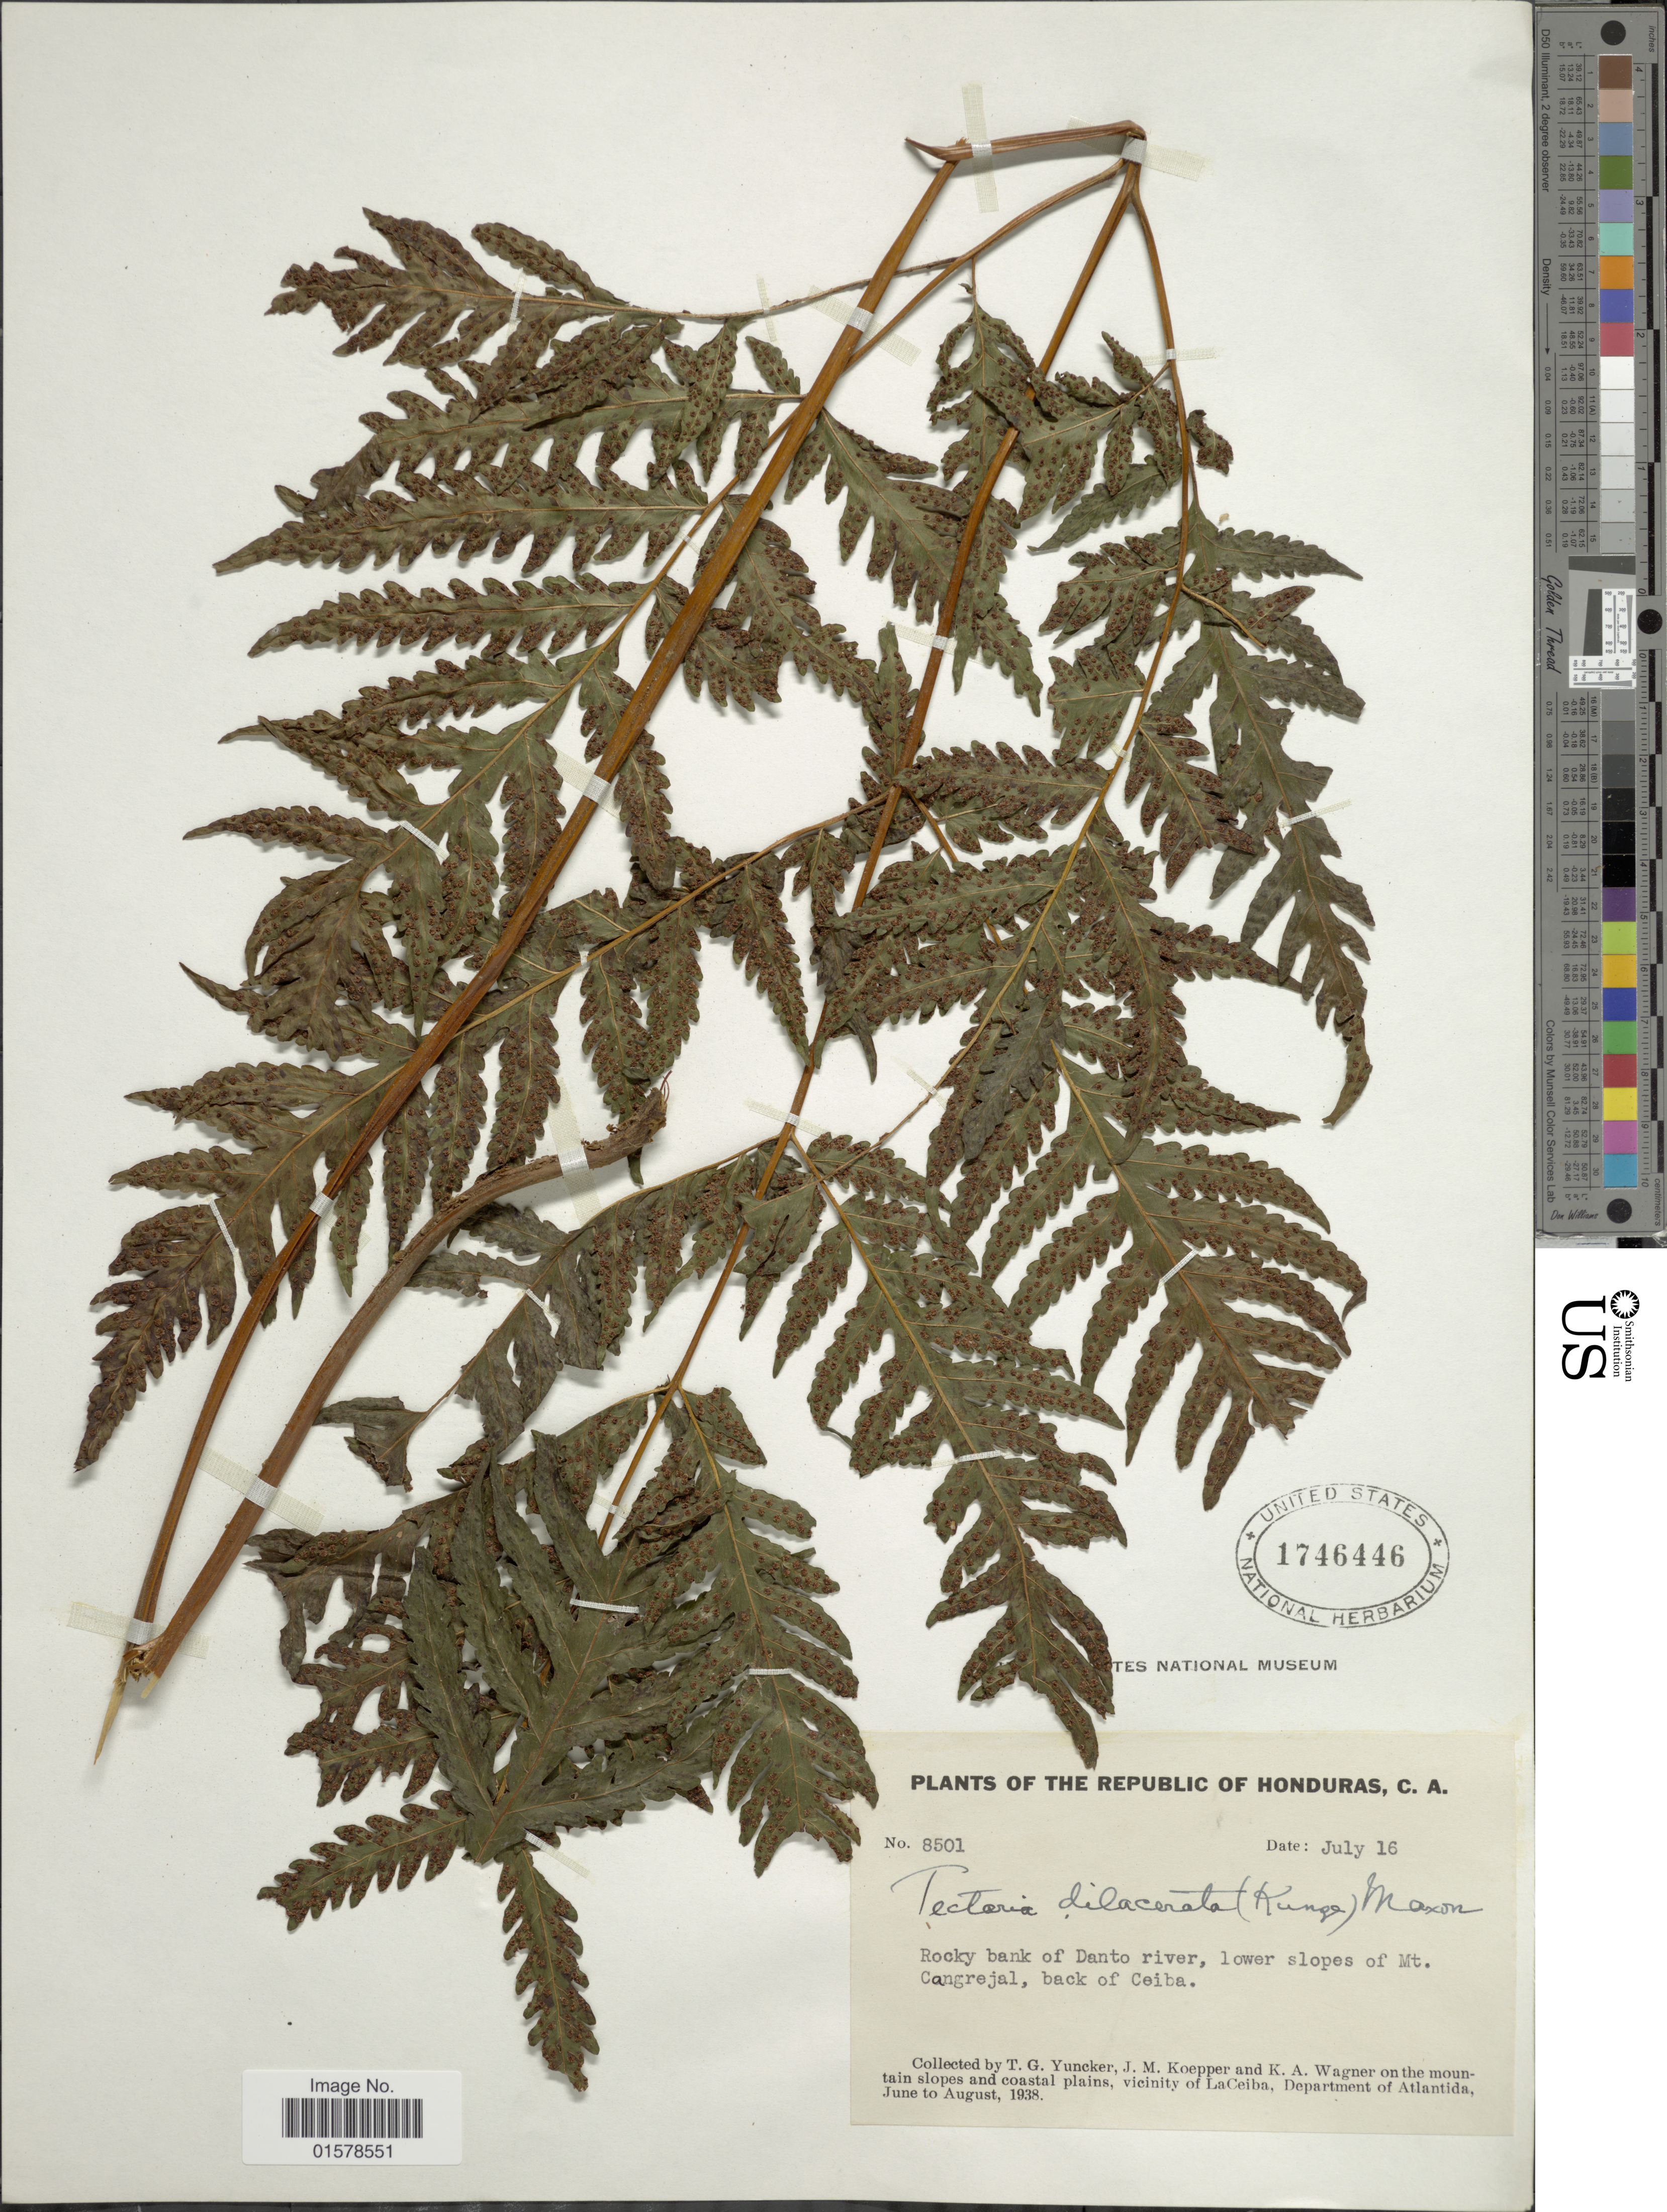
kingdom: Plantae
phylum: Tracheophyta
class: Polypodiopsida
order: Polypodiales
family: Tectariaceae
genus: Tectaria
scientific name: Tectaria mexicana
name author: (Fée) C.V. Morton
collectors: T. G. Yuncker, J. M. Koepper & K. A. Wagner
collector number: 8501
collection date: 1938-07-16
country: Honduras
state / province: Atlántida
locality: On the mountain slopes and coastal plains, vicinity of LaCeiba, Department of Atlantida. Lower slopes of Mt. Cangrejal, back of Ceiba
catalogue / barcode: US 1746446